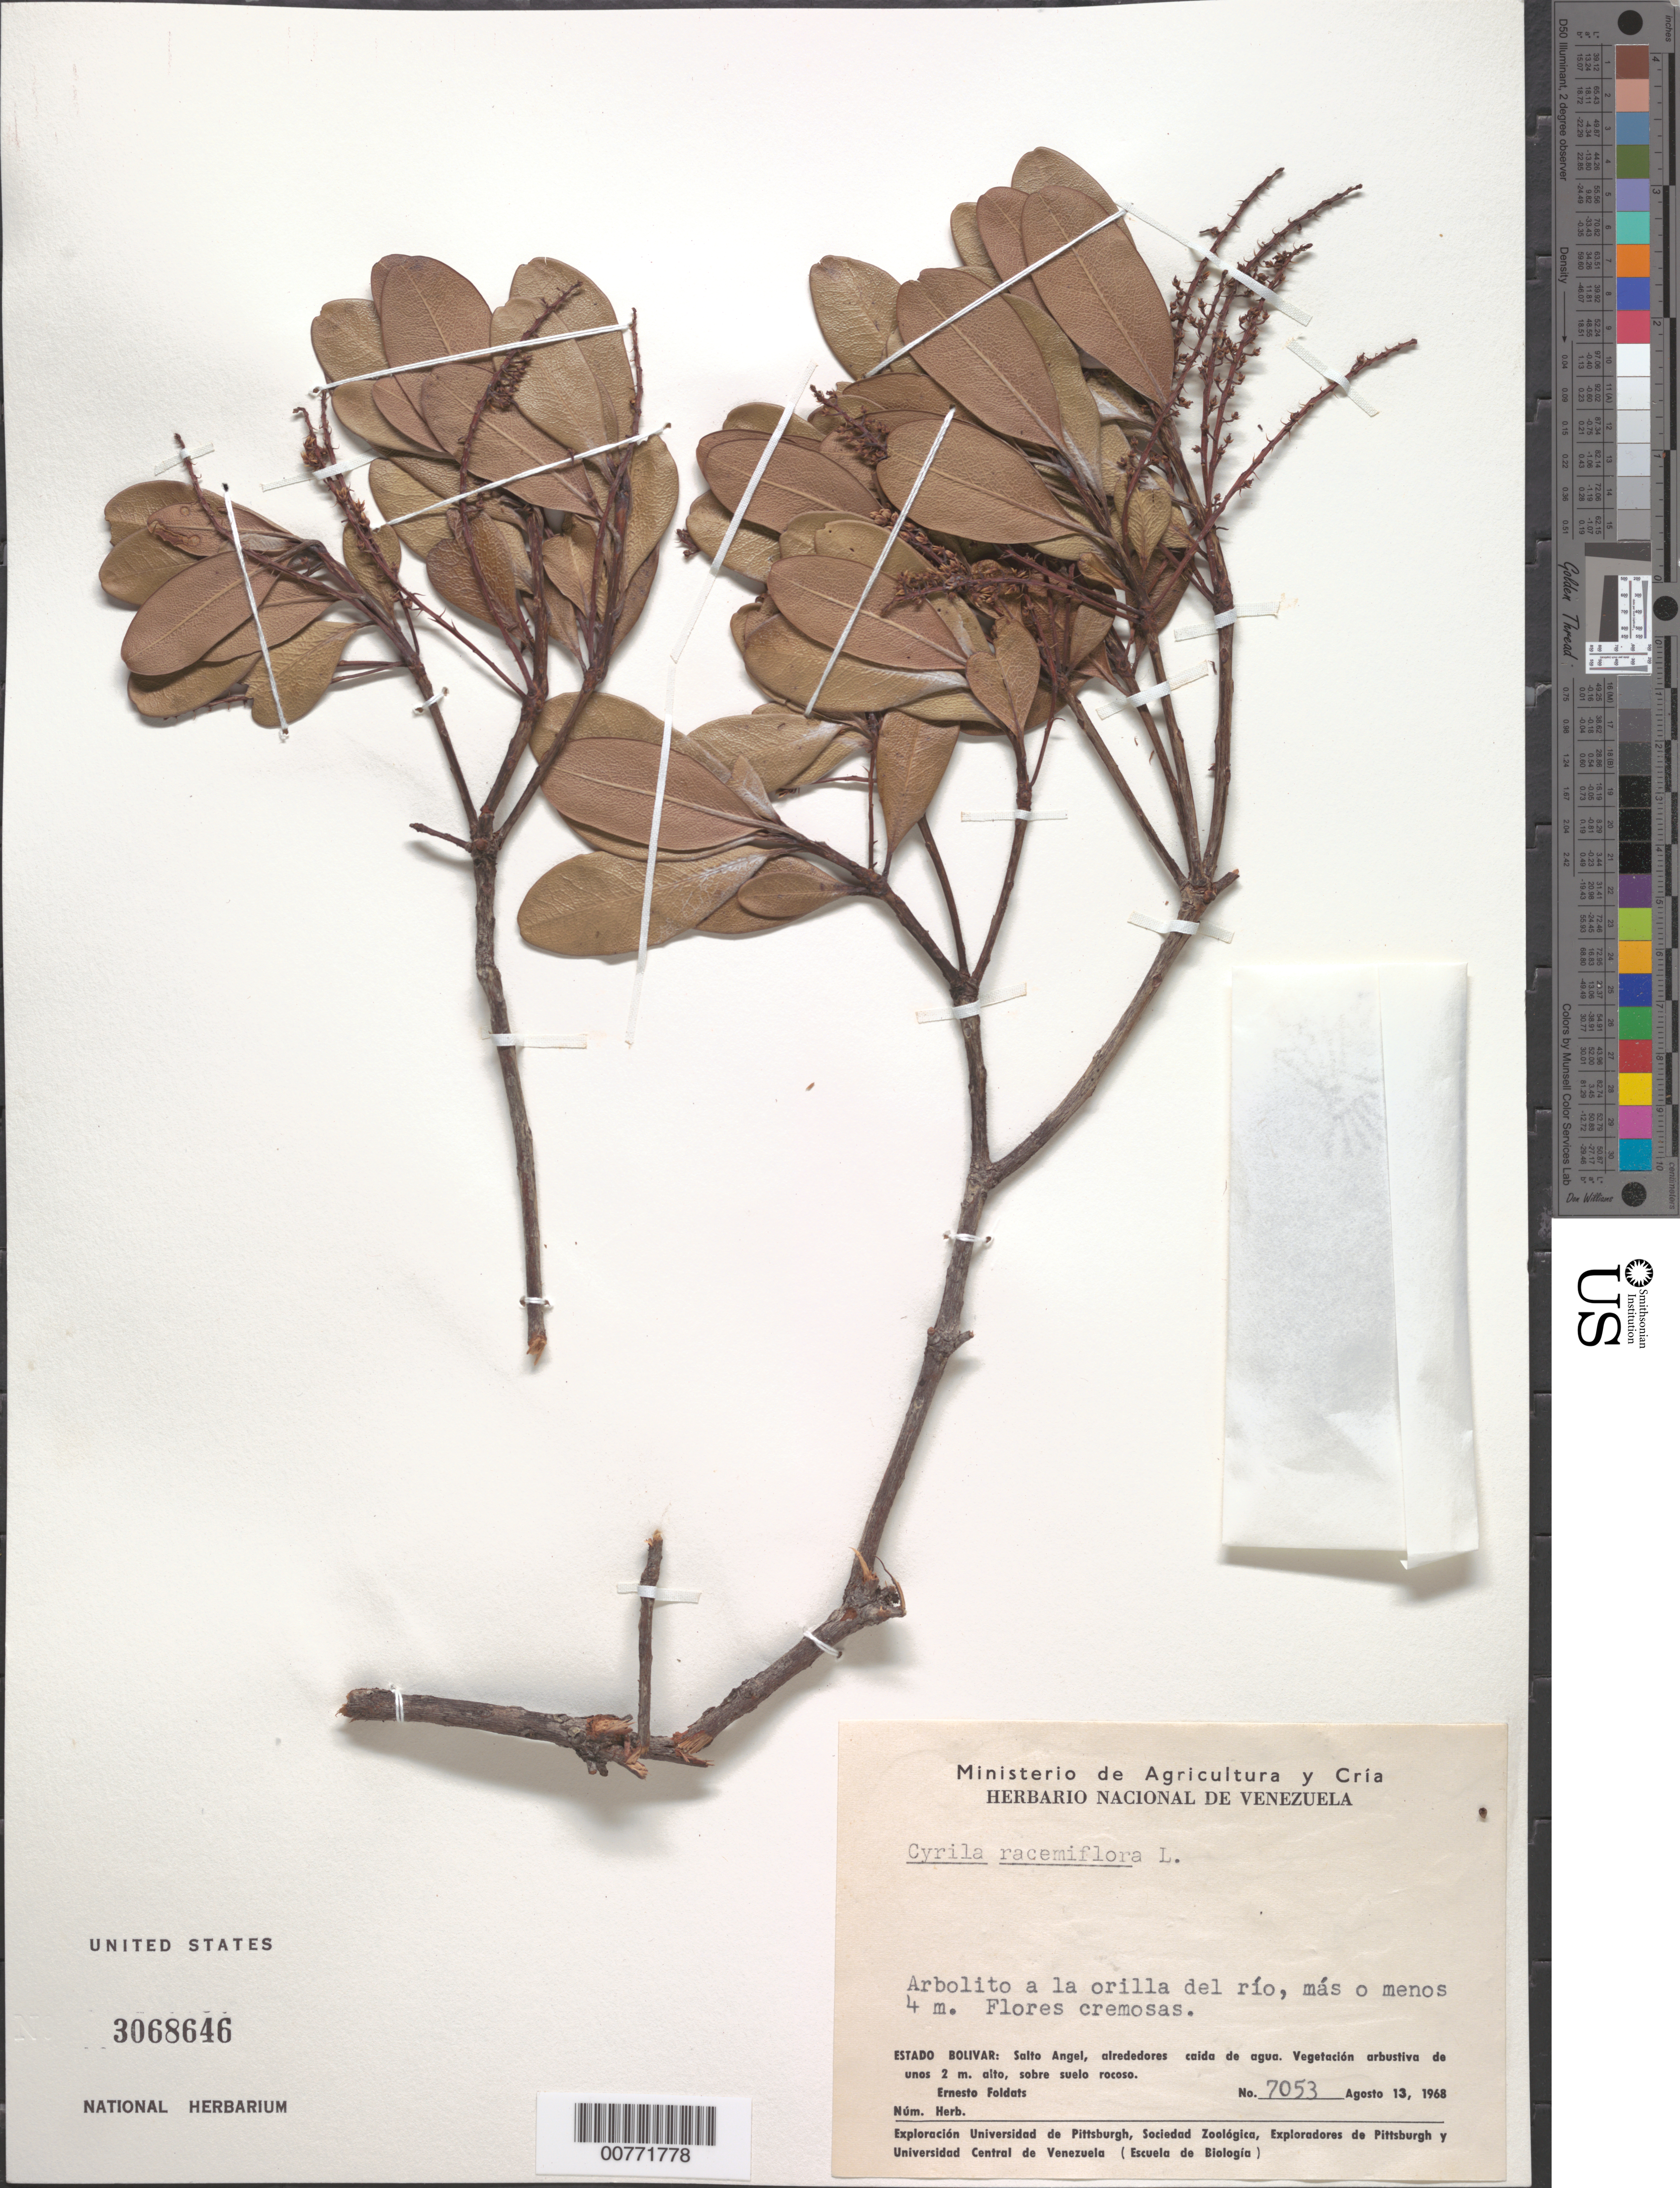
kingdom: Plantae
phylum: Tracheophyta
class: Magnoliopsida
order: Ericales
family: Cyrillaceae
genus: Cyrilla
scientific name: Cyrilla racemiflora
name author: L.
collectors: E. Foldats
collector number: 7053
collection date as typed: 13-Aug-68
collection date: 1968-08-13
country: Venezuela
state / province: Bolívar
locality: Salto Angel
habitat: Vegetation arbustiva de unos 2 m alto; sobre suelo rocoso, a la orilla del rio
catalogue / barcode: US 3068646